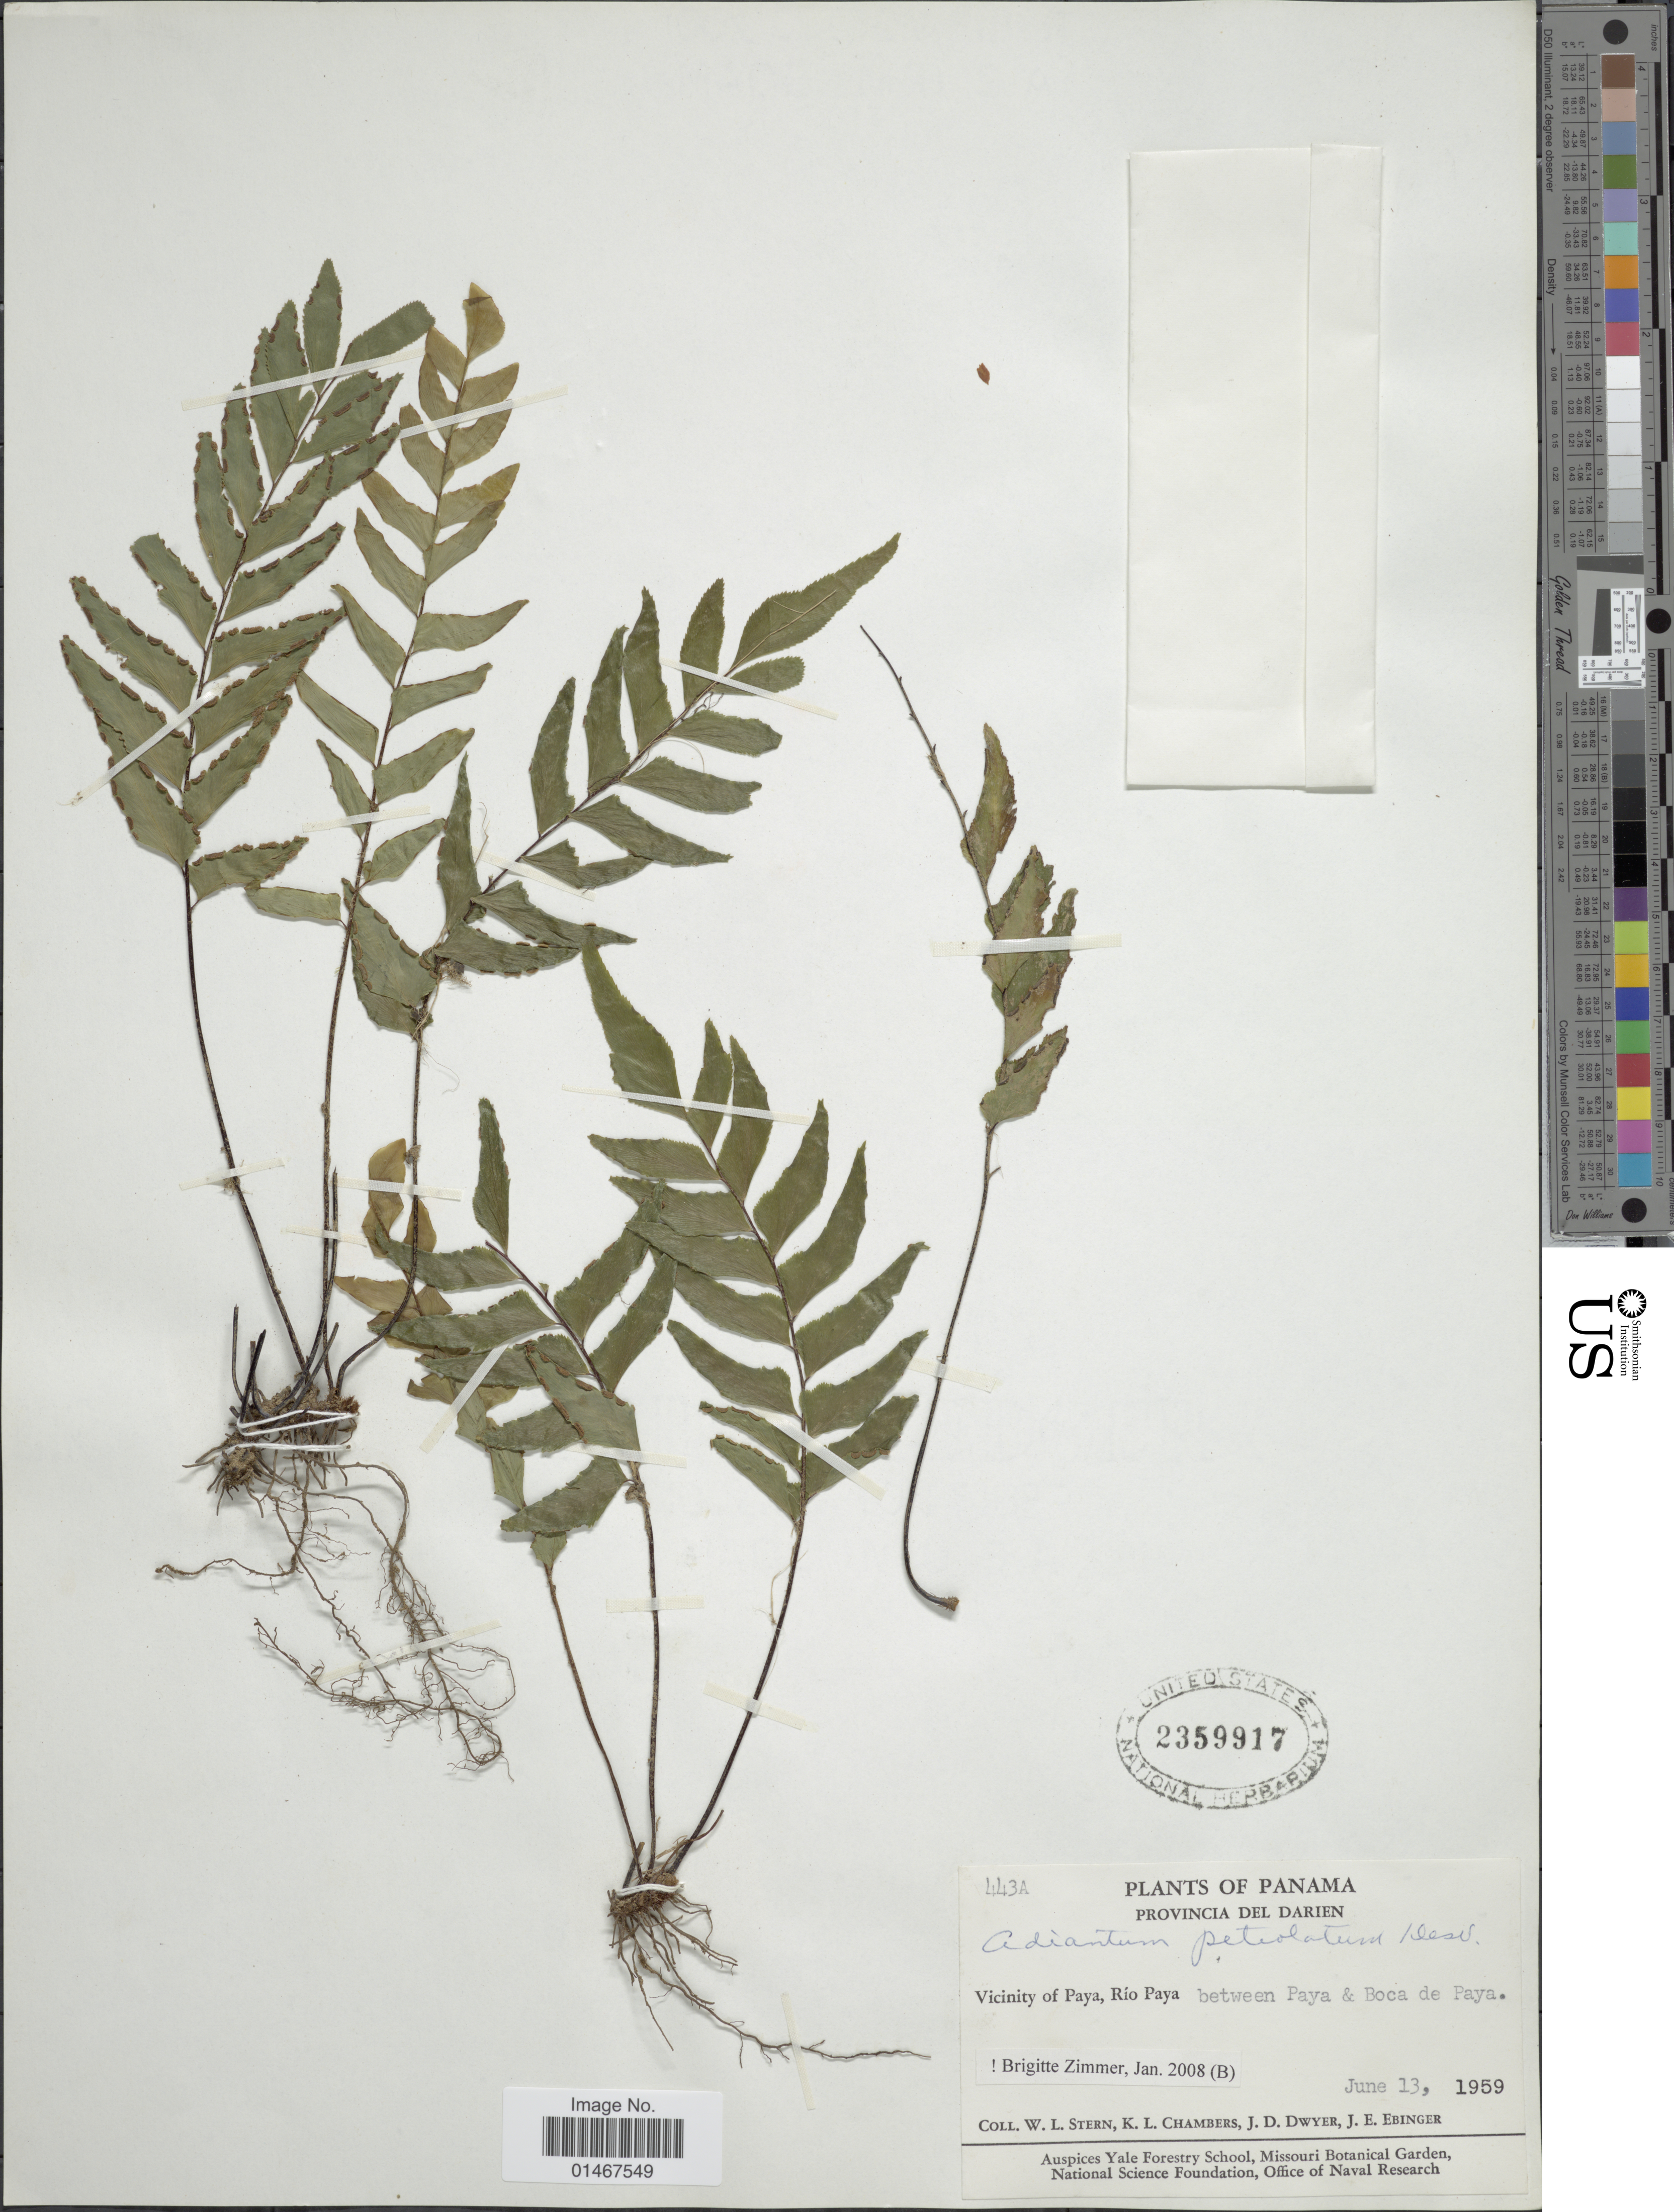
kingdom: Plantae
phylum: Tracheophyta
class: Polypodiopsida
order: Polypodiales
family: Pteridaceae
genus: Adiantum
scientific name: Adiantum petiolatum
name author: Desv.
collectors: W. L. Stern, K. Chambers, J. D. Dwyer & J. Ebinger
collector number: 443A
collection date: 1959-06-13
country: Panama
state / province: Darién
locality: Provincia del Darien. Vicinity of Paya, Rio Paya between Paya & Boca de Paya.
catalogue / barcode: US 2359917